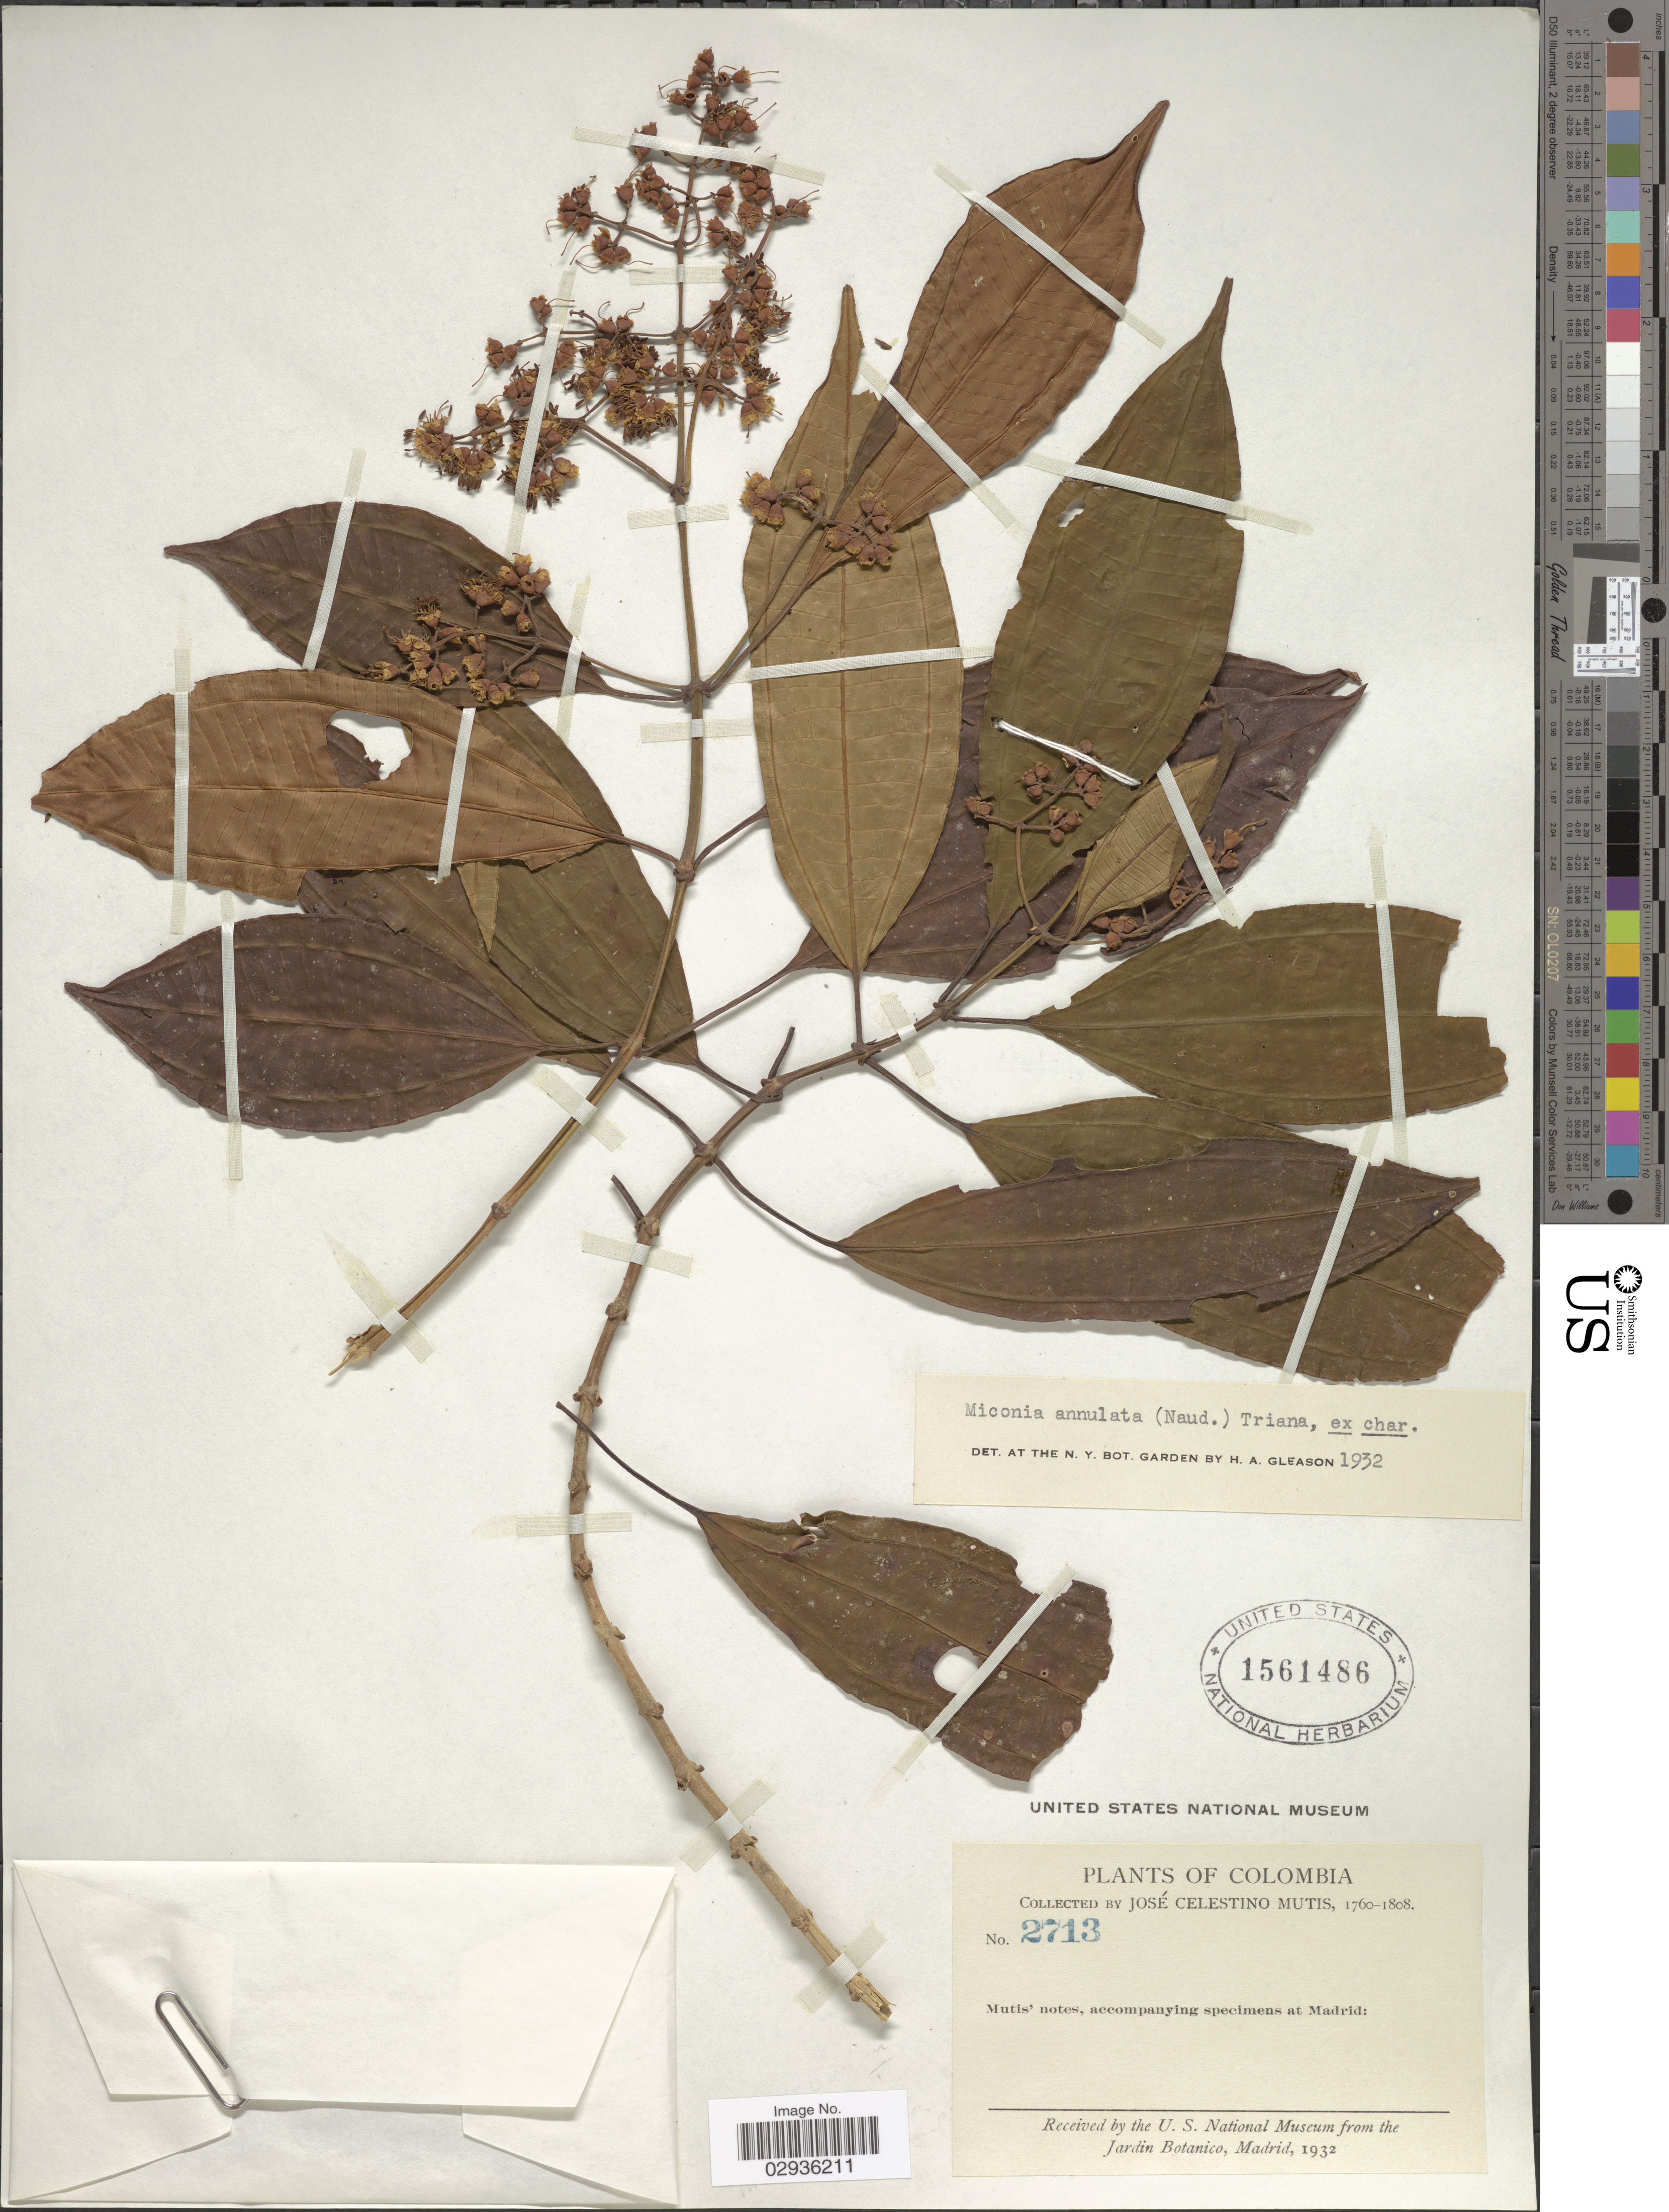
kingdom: Plantae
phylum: Tracheophyta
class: Magnoliopsida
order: Myrtales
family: Melastomataceae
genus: Miconia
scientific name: Miconia annulata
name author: (Naudin) Triana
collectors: J. C. B. Mutis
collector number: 2713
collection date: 1760/1808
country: Colombia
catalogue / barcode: US 1561486